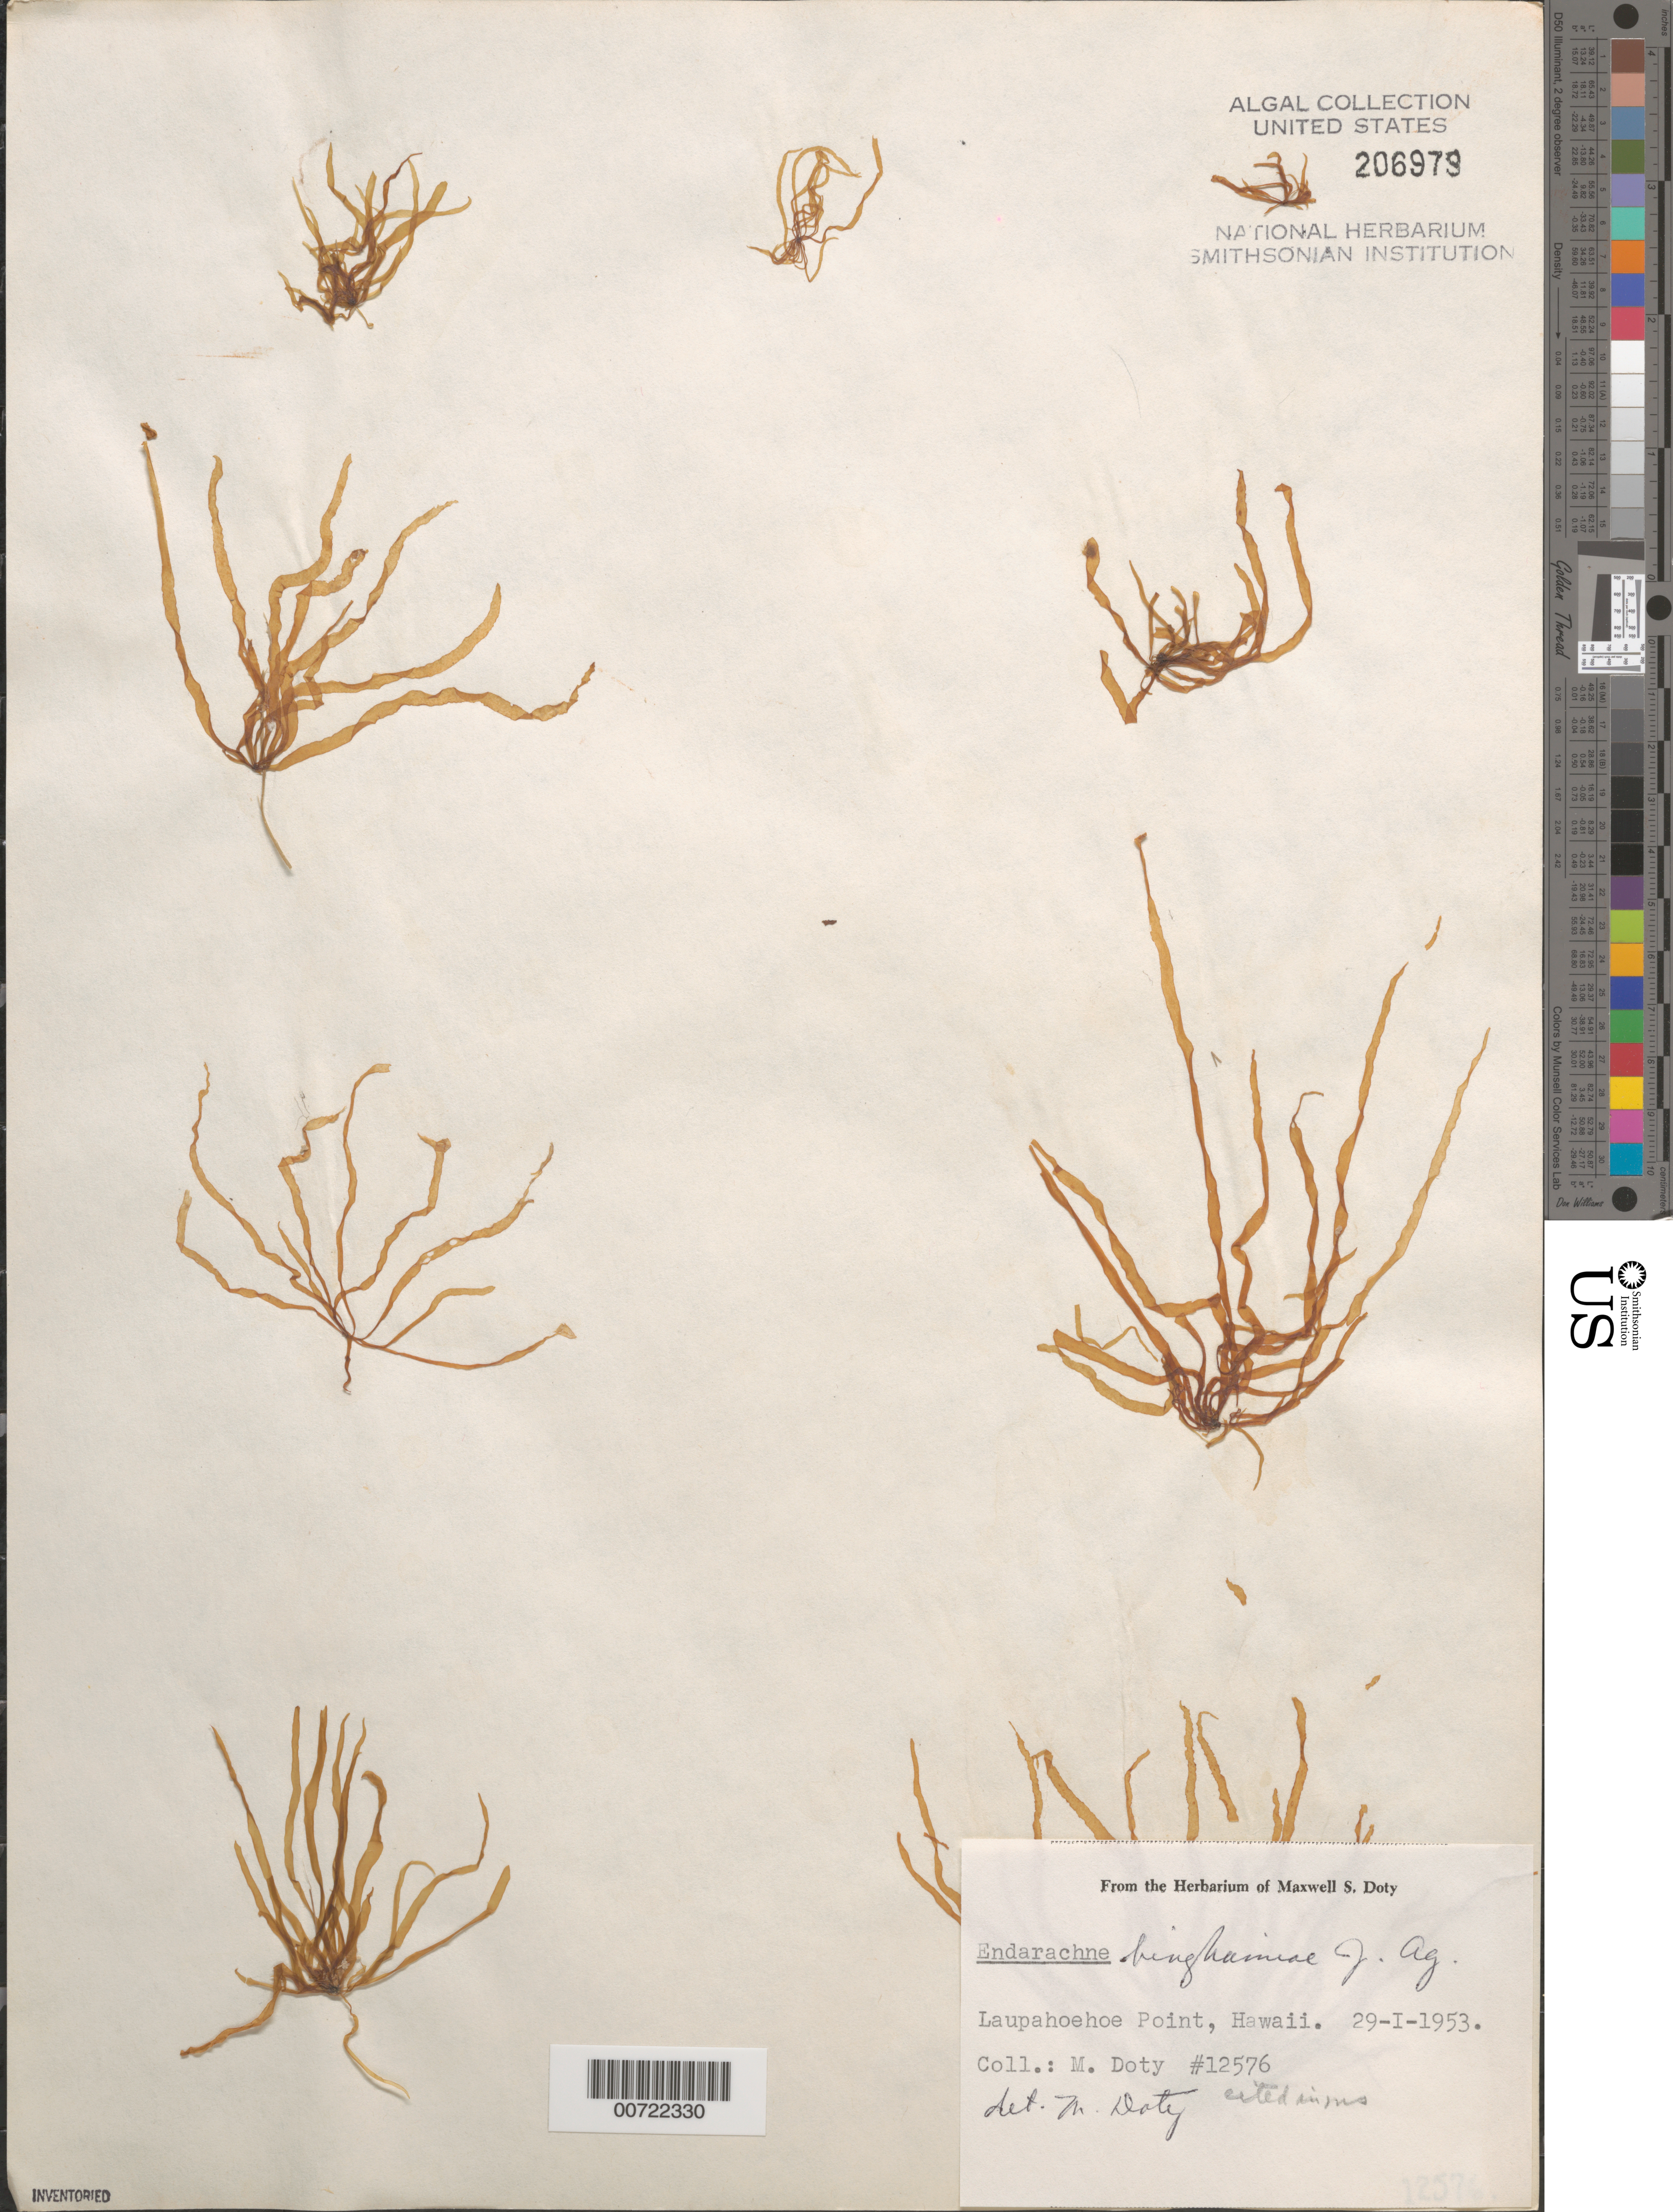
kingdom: Chromista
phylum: Ochrophyta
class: Phaeophyceae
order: Scytosiphonales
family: Scytosiphonaceae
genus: Petalonia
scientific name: Petalonia binghamiae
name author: (J. Agardh) K.L.Vinogr.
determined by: Algae name updating Project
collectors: M. S. Doty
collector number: MSD 12576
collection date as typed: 29 Jan 1953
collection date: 1953-01-29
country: United States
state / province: Hawaii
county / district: Hawaii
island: Hawaii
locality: Laupahoehoe Point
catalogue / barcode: US 206979